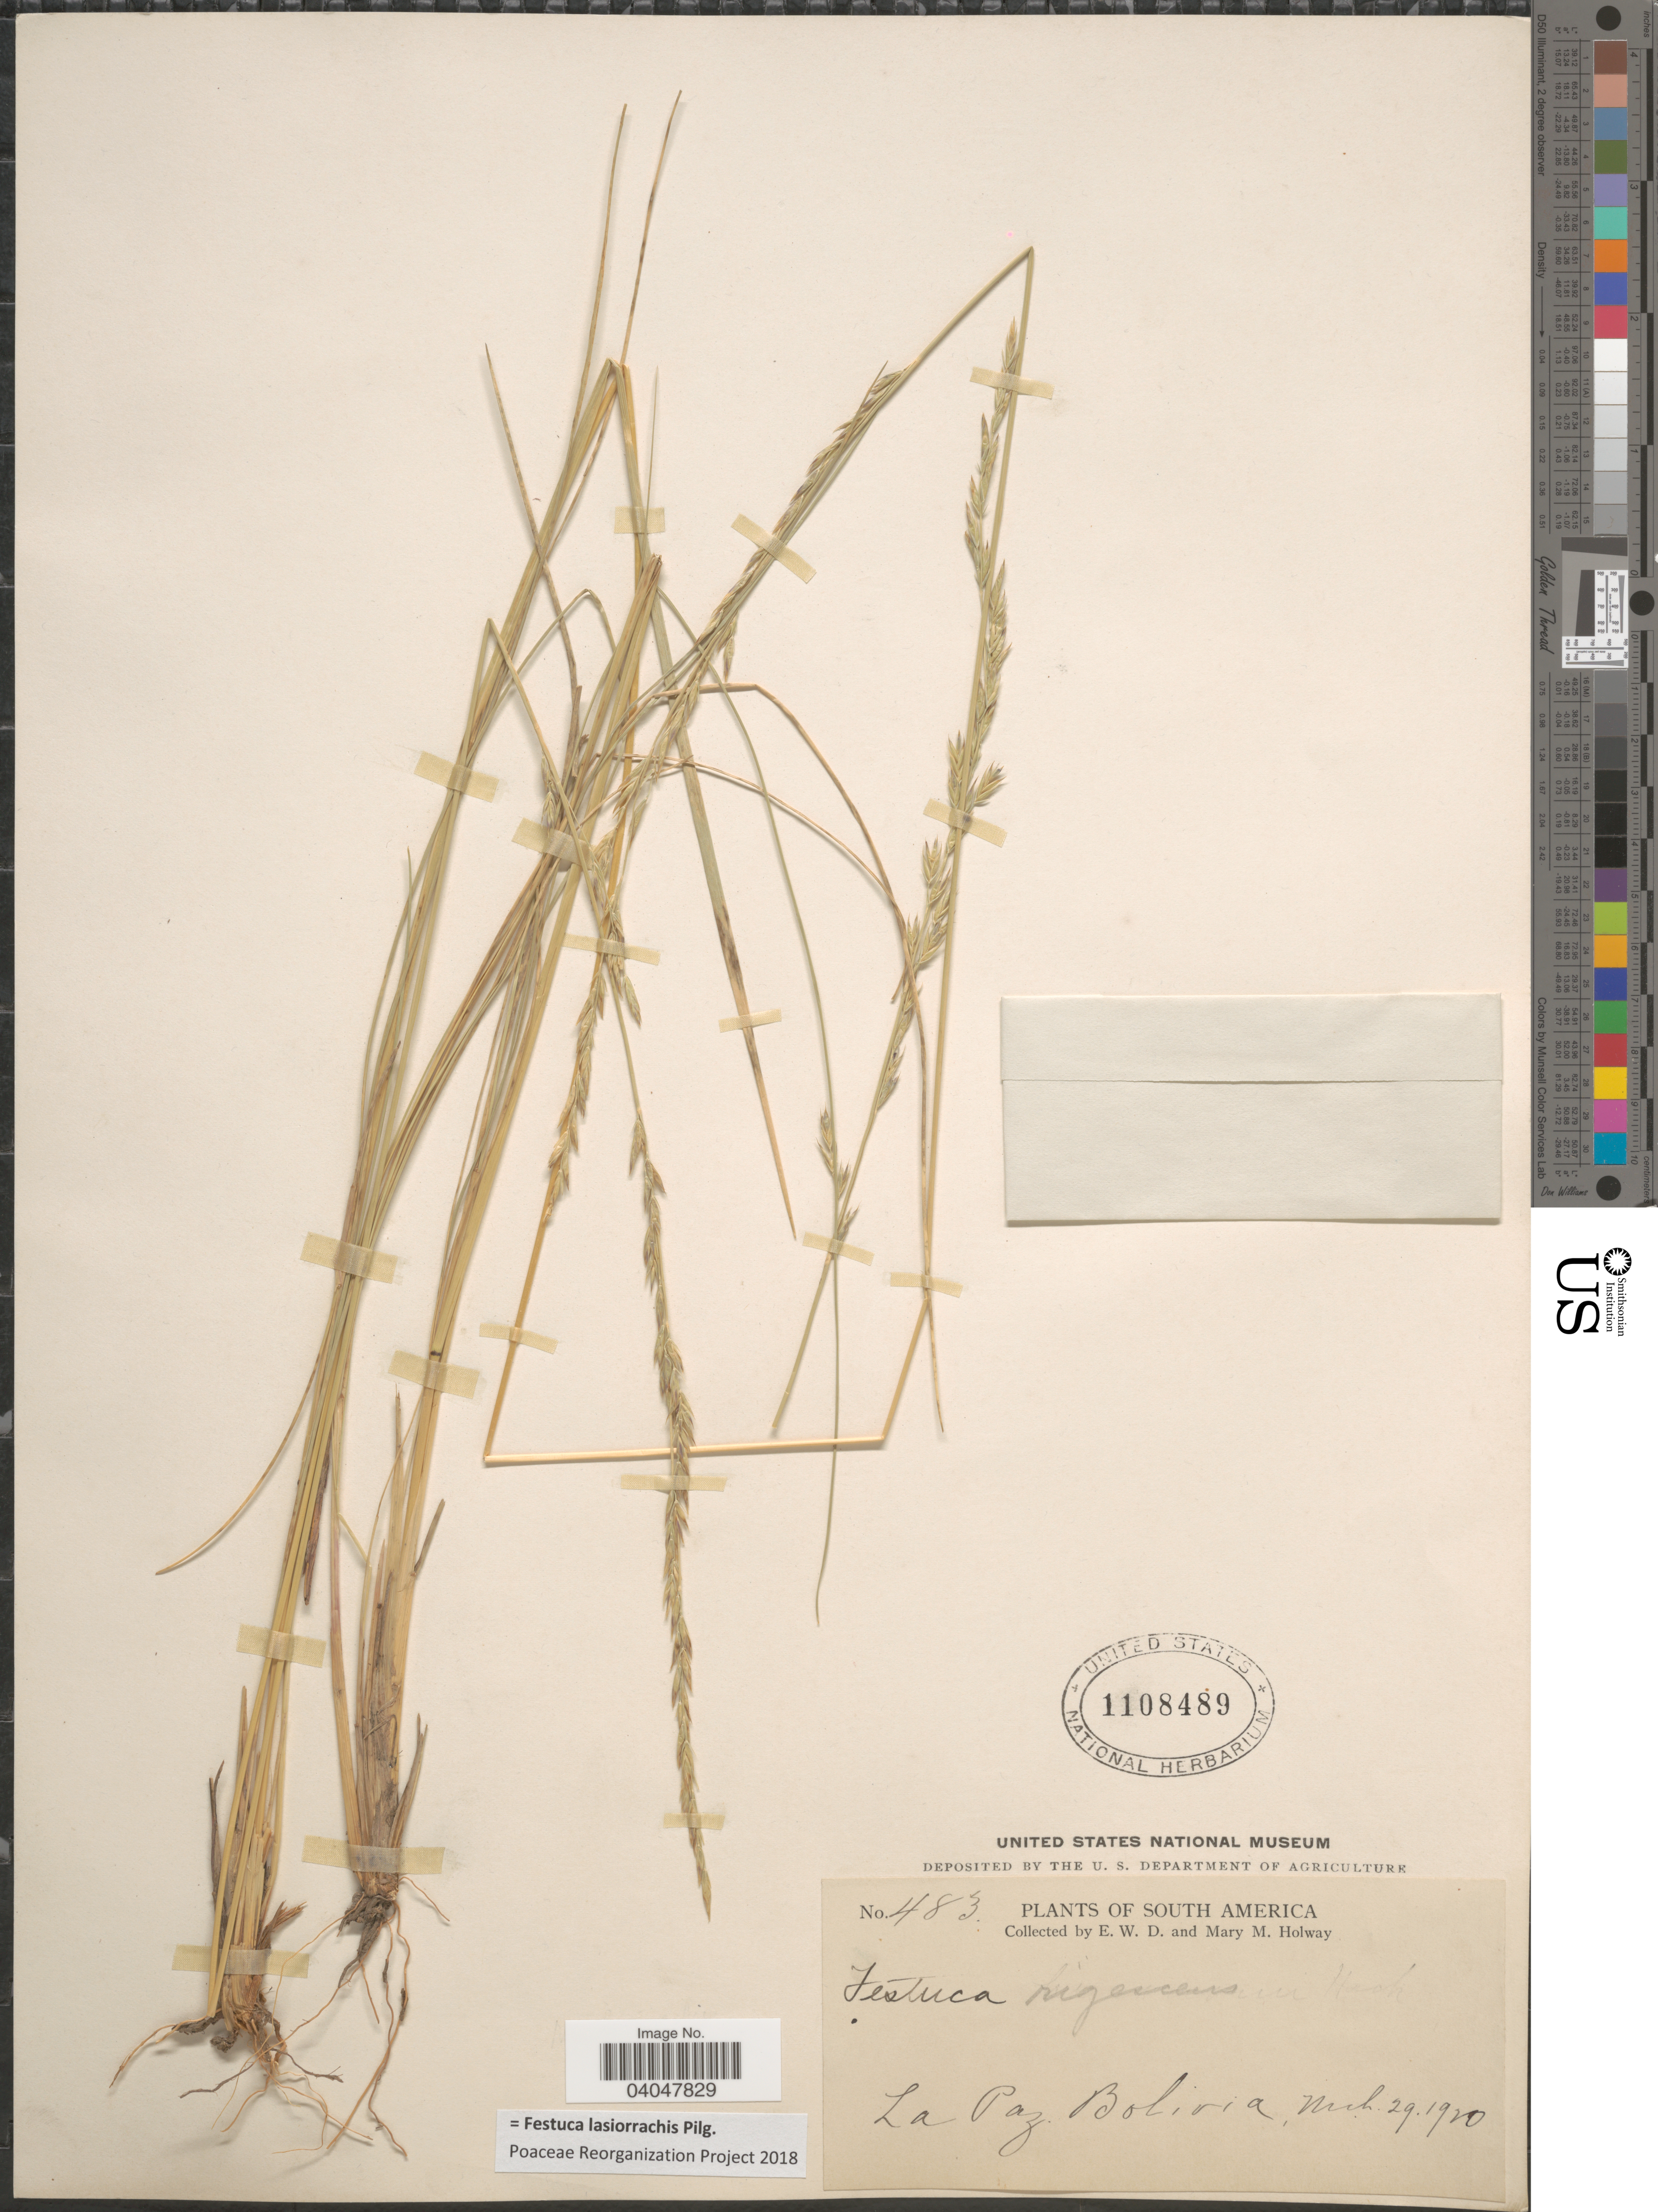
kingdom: Plantae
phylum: Tracheophyta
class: Liliopsida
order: Poales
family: Poaceae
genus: Festuca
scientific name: Festuca lasiorrhachis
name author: Pilg.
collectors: E. W. D. Holway & M. M. Holway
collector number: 483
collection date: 1920-03-29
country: Bolivia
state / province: La Paz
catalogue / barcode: US 1108489